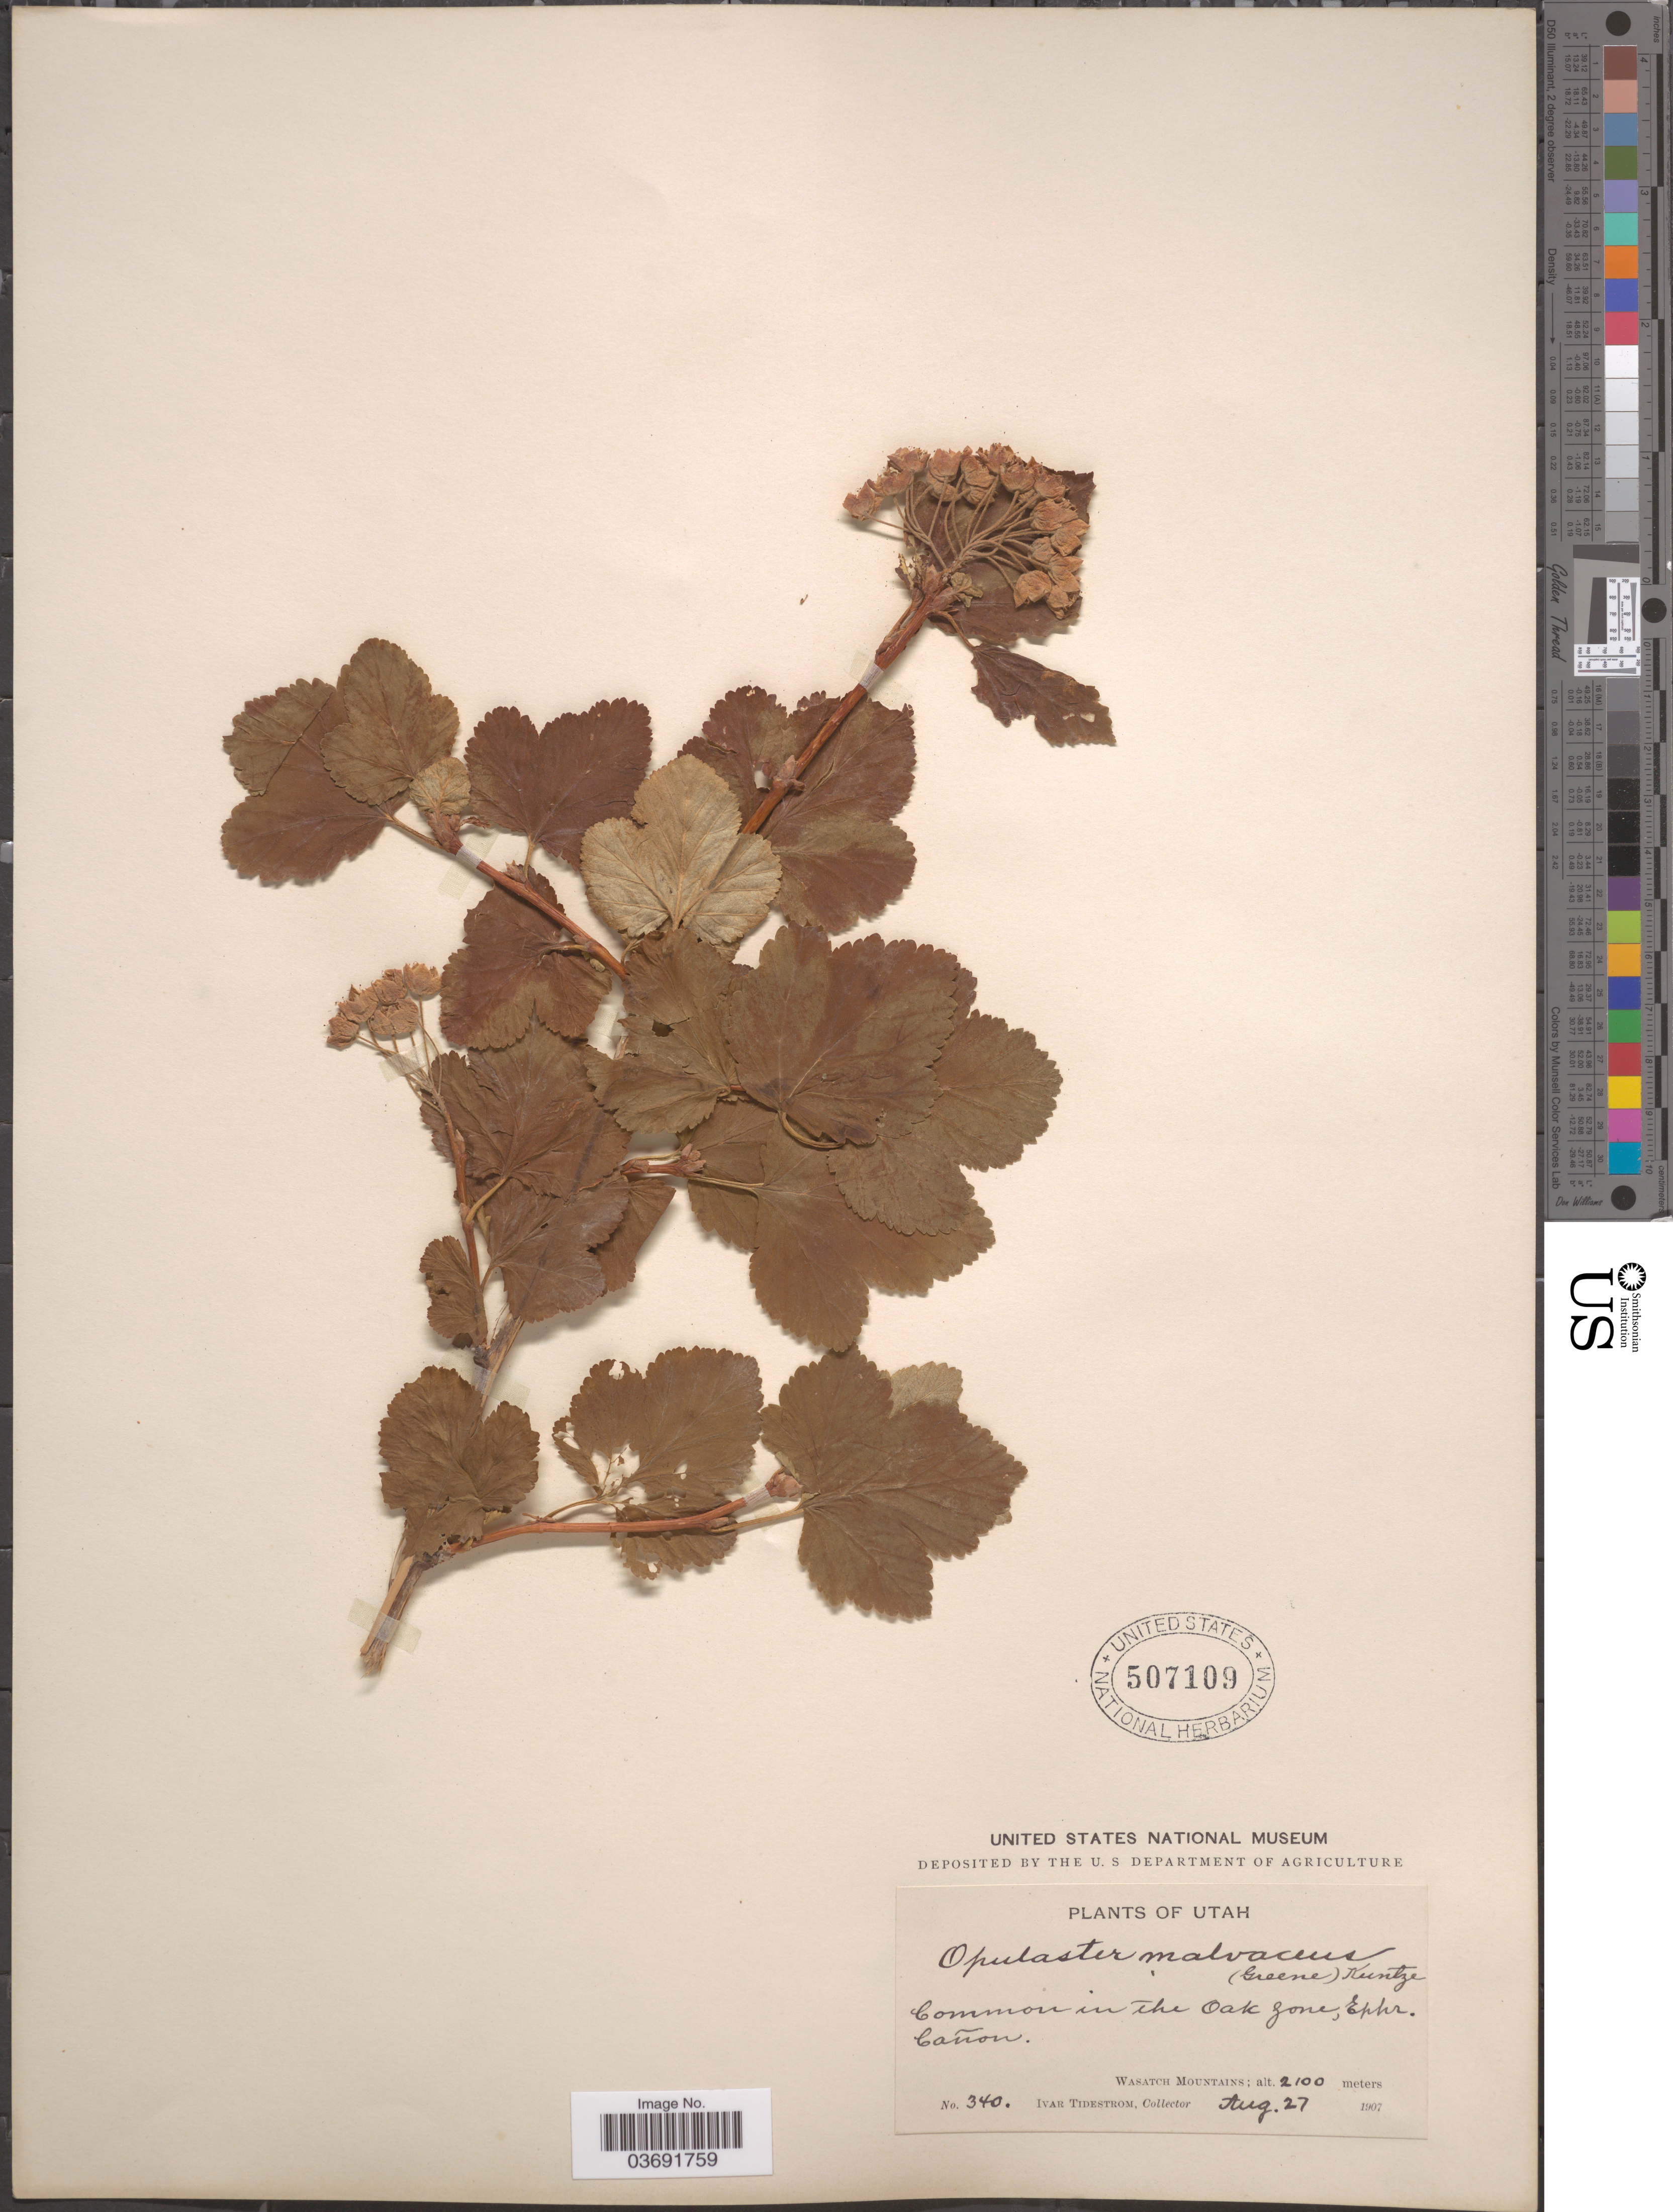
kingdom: Plantae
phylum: Tracheophyta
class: Magnoliopsida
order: Rosales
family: Rosaceae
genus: Physocarpus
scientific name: Physocarpus malvaceus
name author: (Greene) Kuntze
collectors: I. F. Tidestrom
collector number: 340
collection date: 1907-08-27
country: United States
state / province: Utah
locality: In the Oak Zone, Ephr. Cañon. Wasatch Mountains.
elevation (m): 2100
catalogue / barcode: US 507109